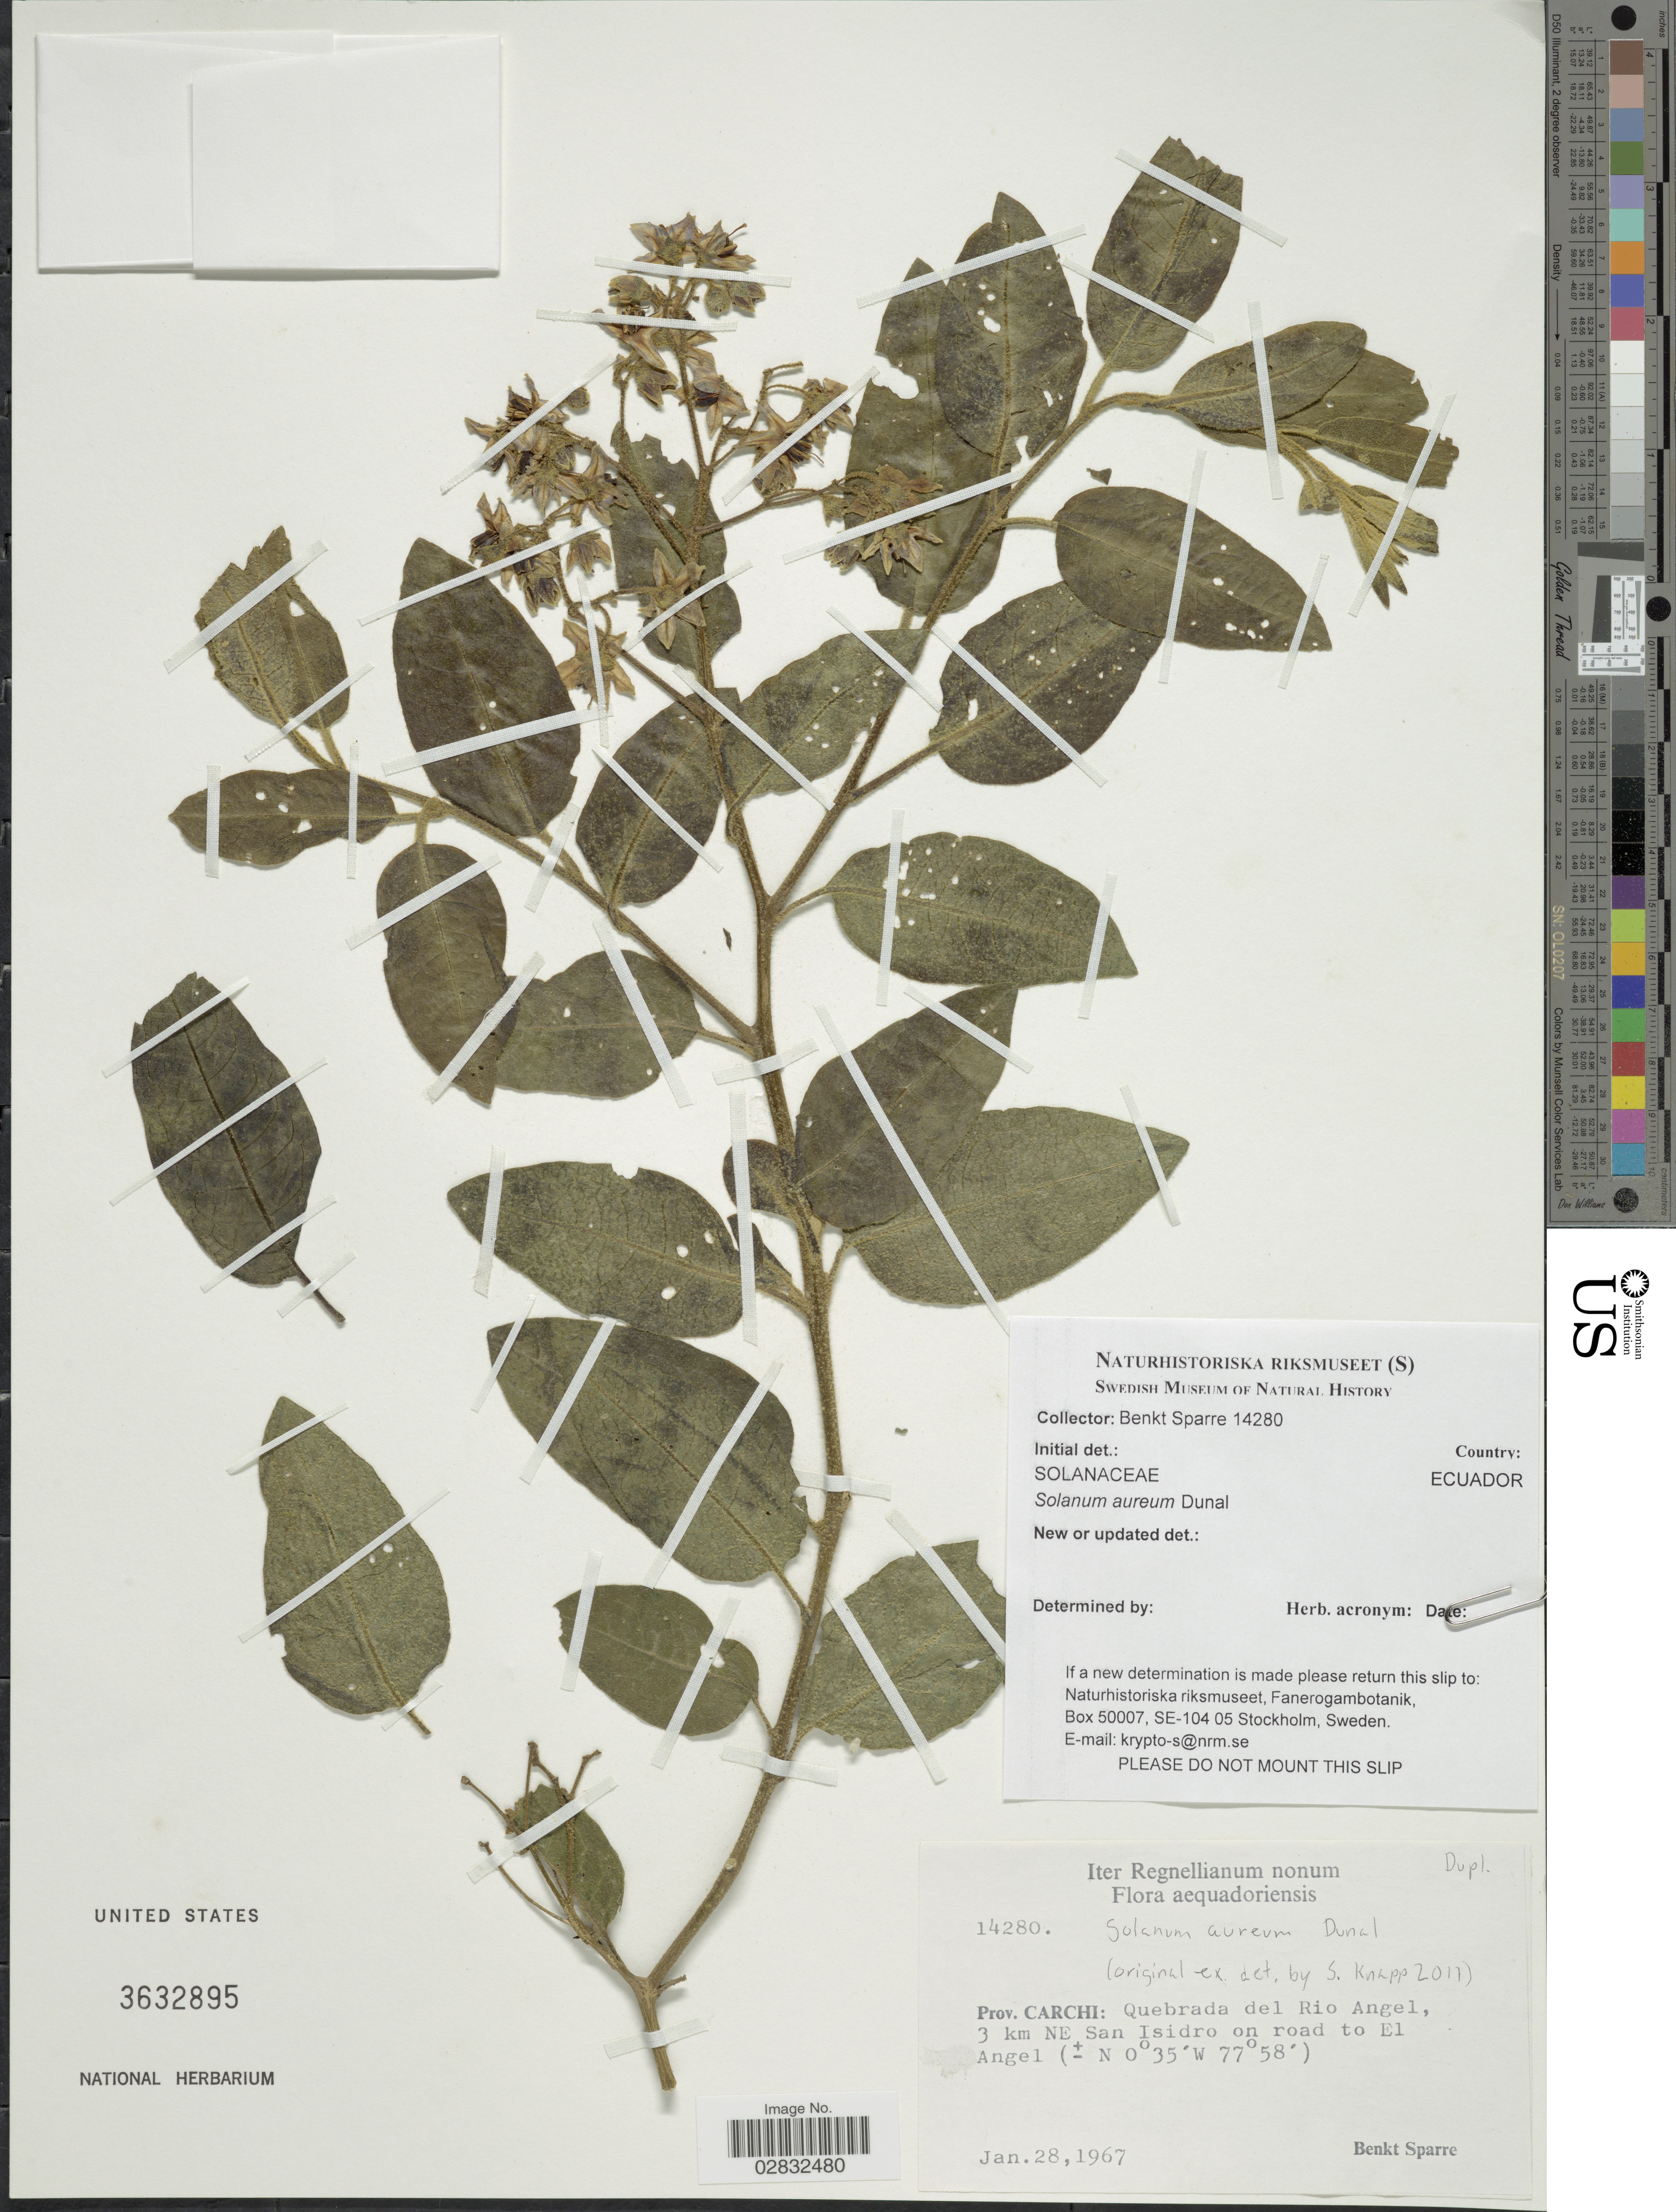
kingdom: Plantae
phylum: Tracheophyta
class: Magnoliopsida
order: Solanales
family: Solanaceae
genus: Solanum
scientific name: Solanum aureum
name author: Dunal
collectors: B. Sparre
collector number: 14280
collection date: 1967-01-28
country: Ecuador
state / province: Carchi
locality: Quebrada del Rio Angel, 3 km NE San Isidro on road to El Angel.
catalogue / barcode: US 3632895